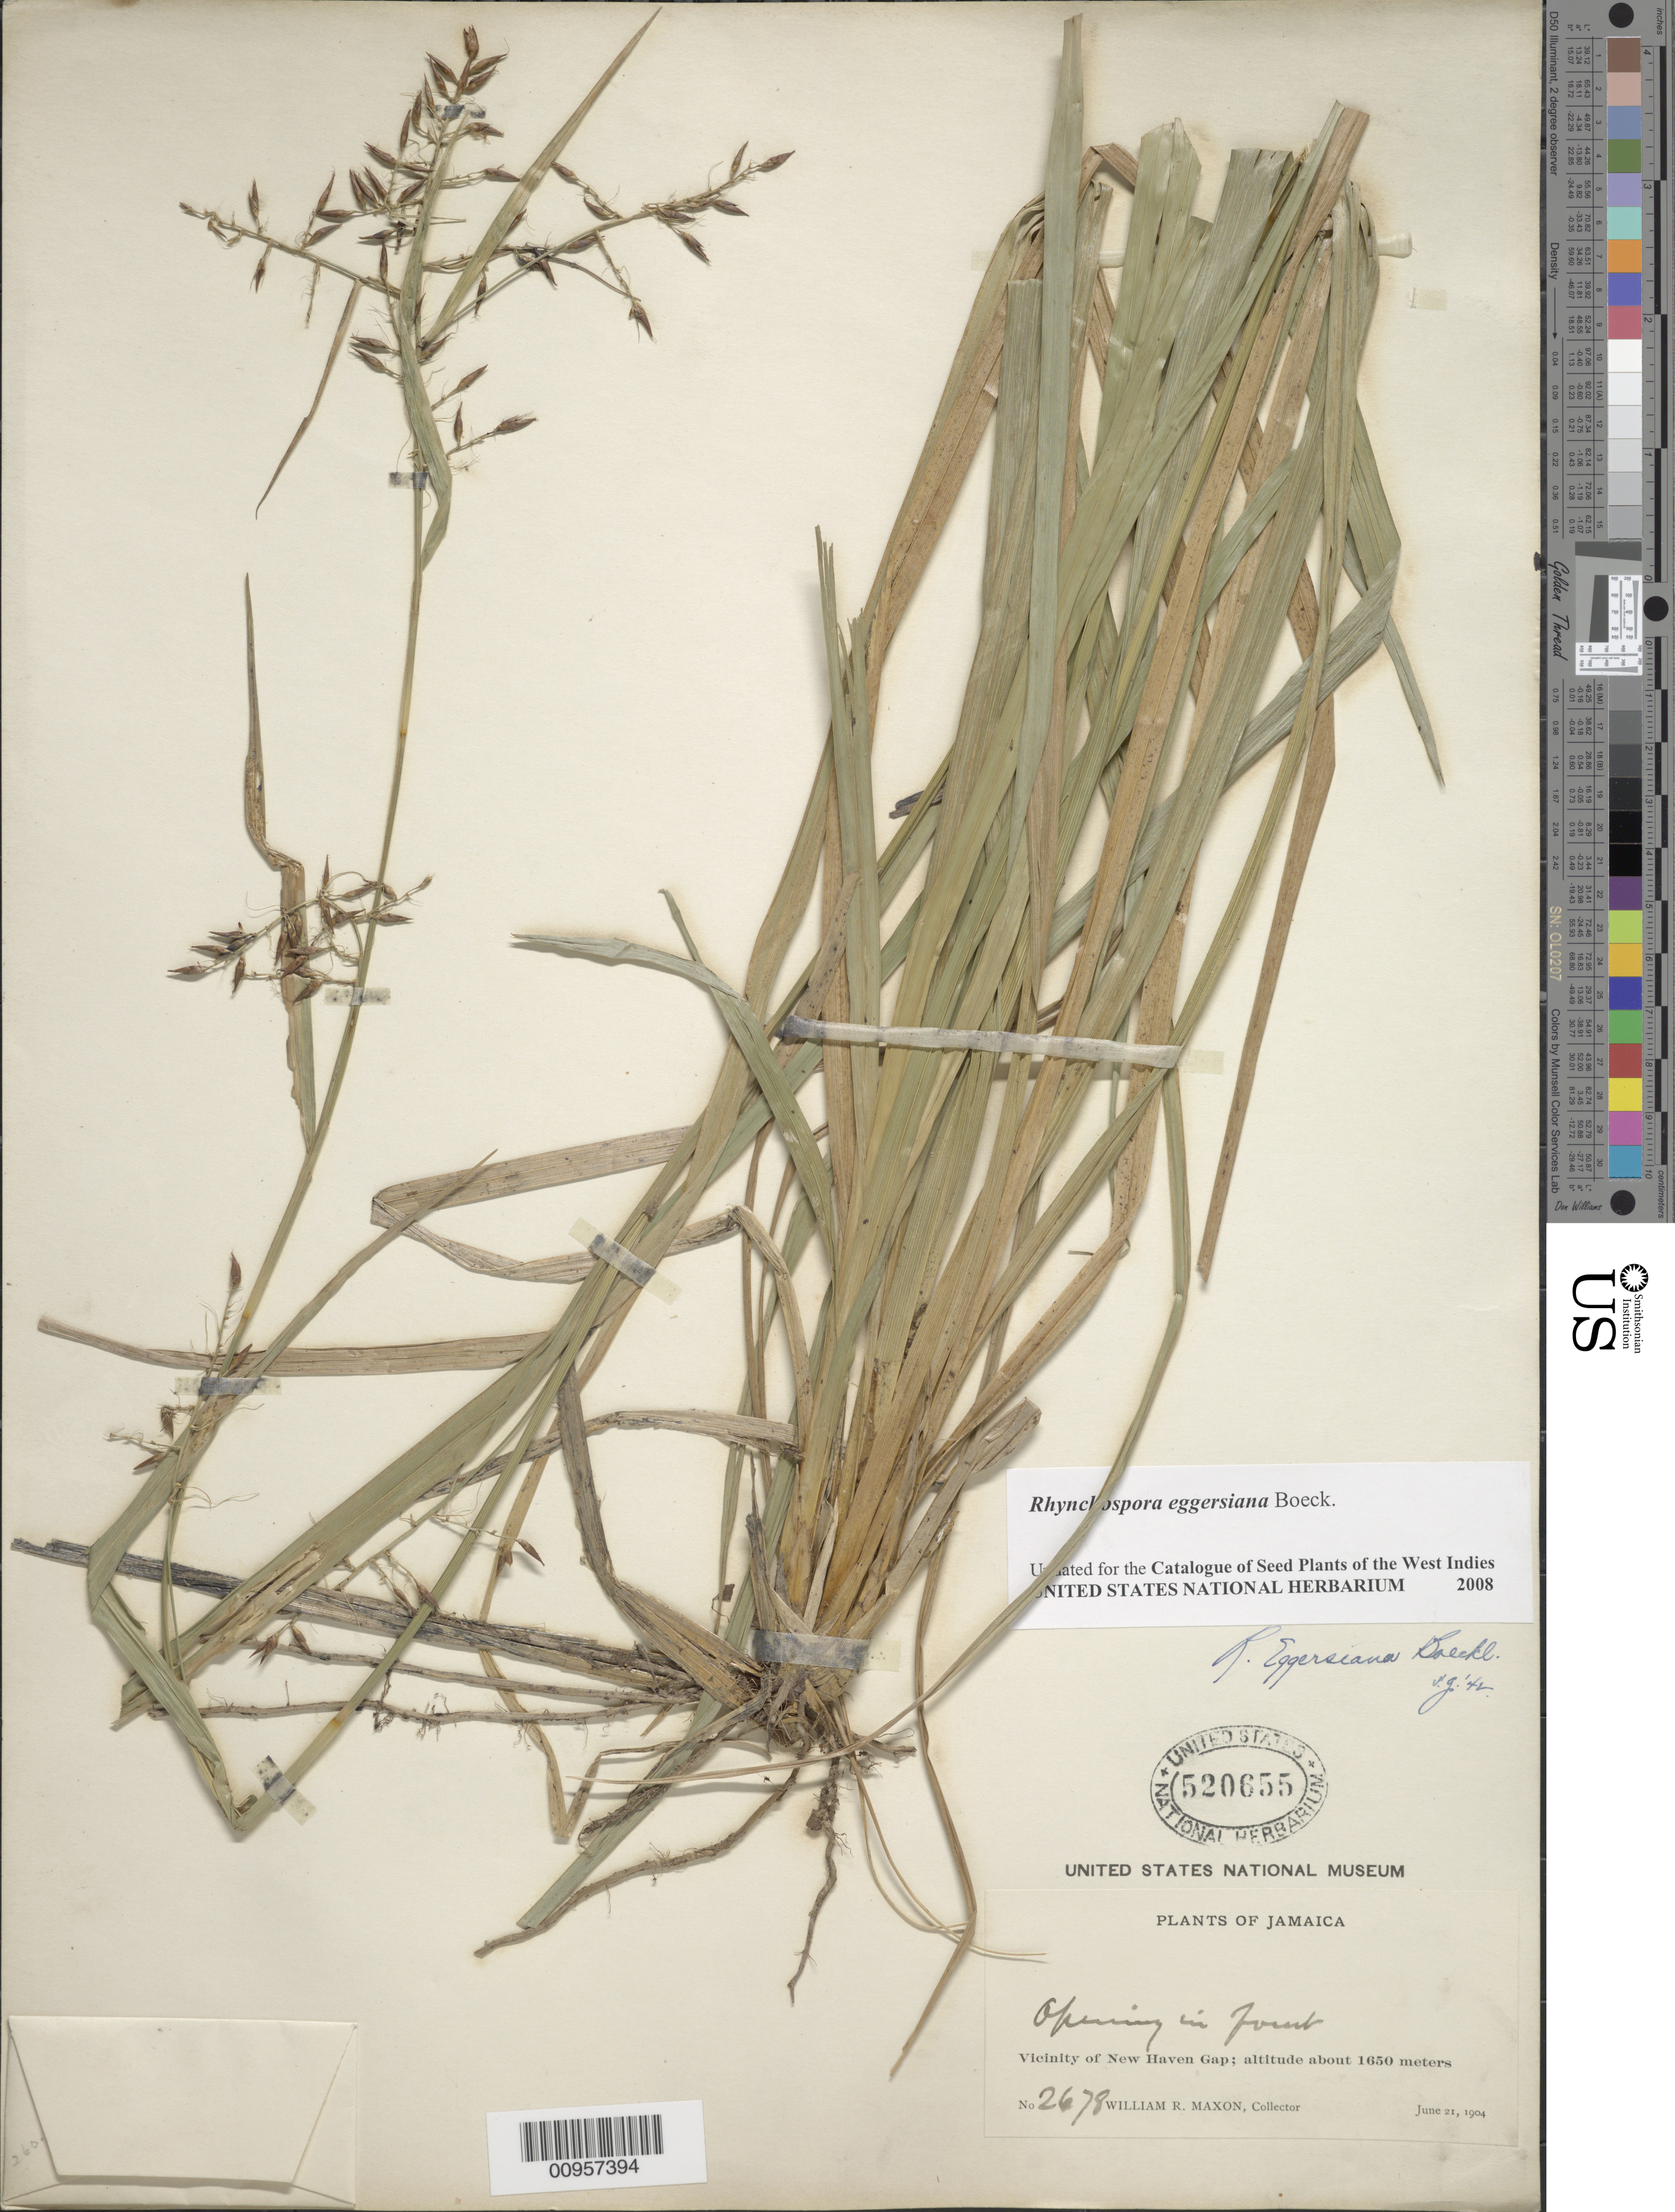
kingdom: Plantae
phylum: Tracheophyta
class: Liliopsida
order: Poales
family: Cyperaceae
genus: Rhynchospora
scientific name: Rhynchospora eggersiana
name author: Boeckeler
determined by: Strong, M. T., (US), Smithsonian Institution - National Museum of Natural History (UNITED STATES)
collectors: W. R. Maxon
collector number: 2678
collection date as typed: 21 Jun 1904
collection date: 1904-06-21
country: Jamaica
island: Jamaica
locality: Vicinity of New Haven Gap, opening in forest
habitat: Opening in forest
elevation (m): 1650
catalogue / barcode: US 520655